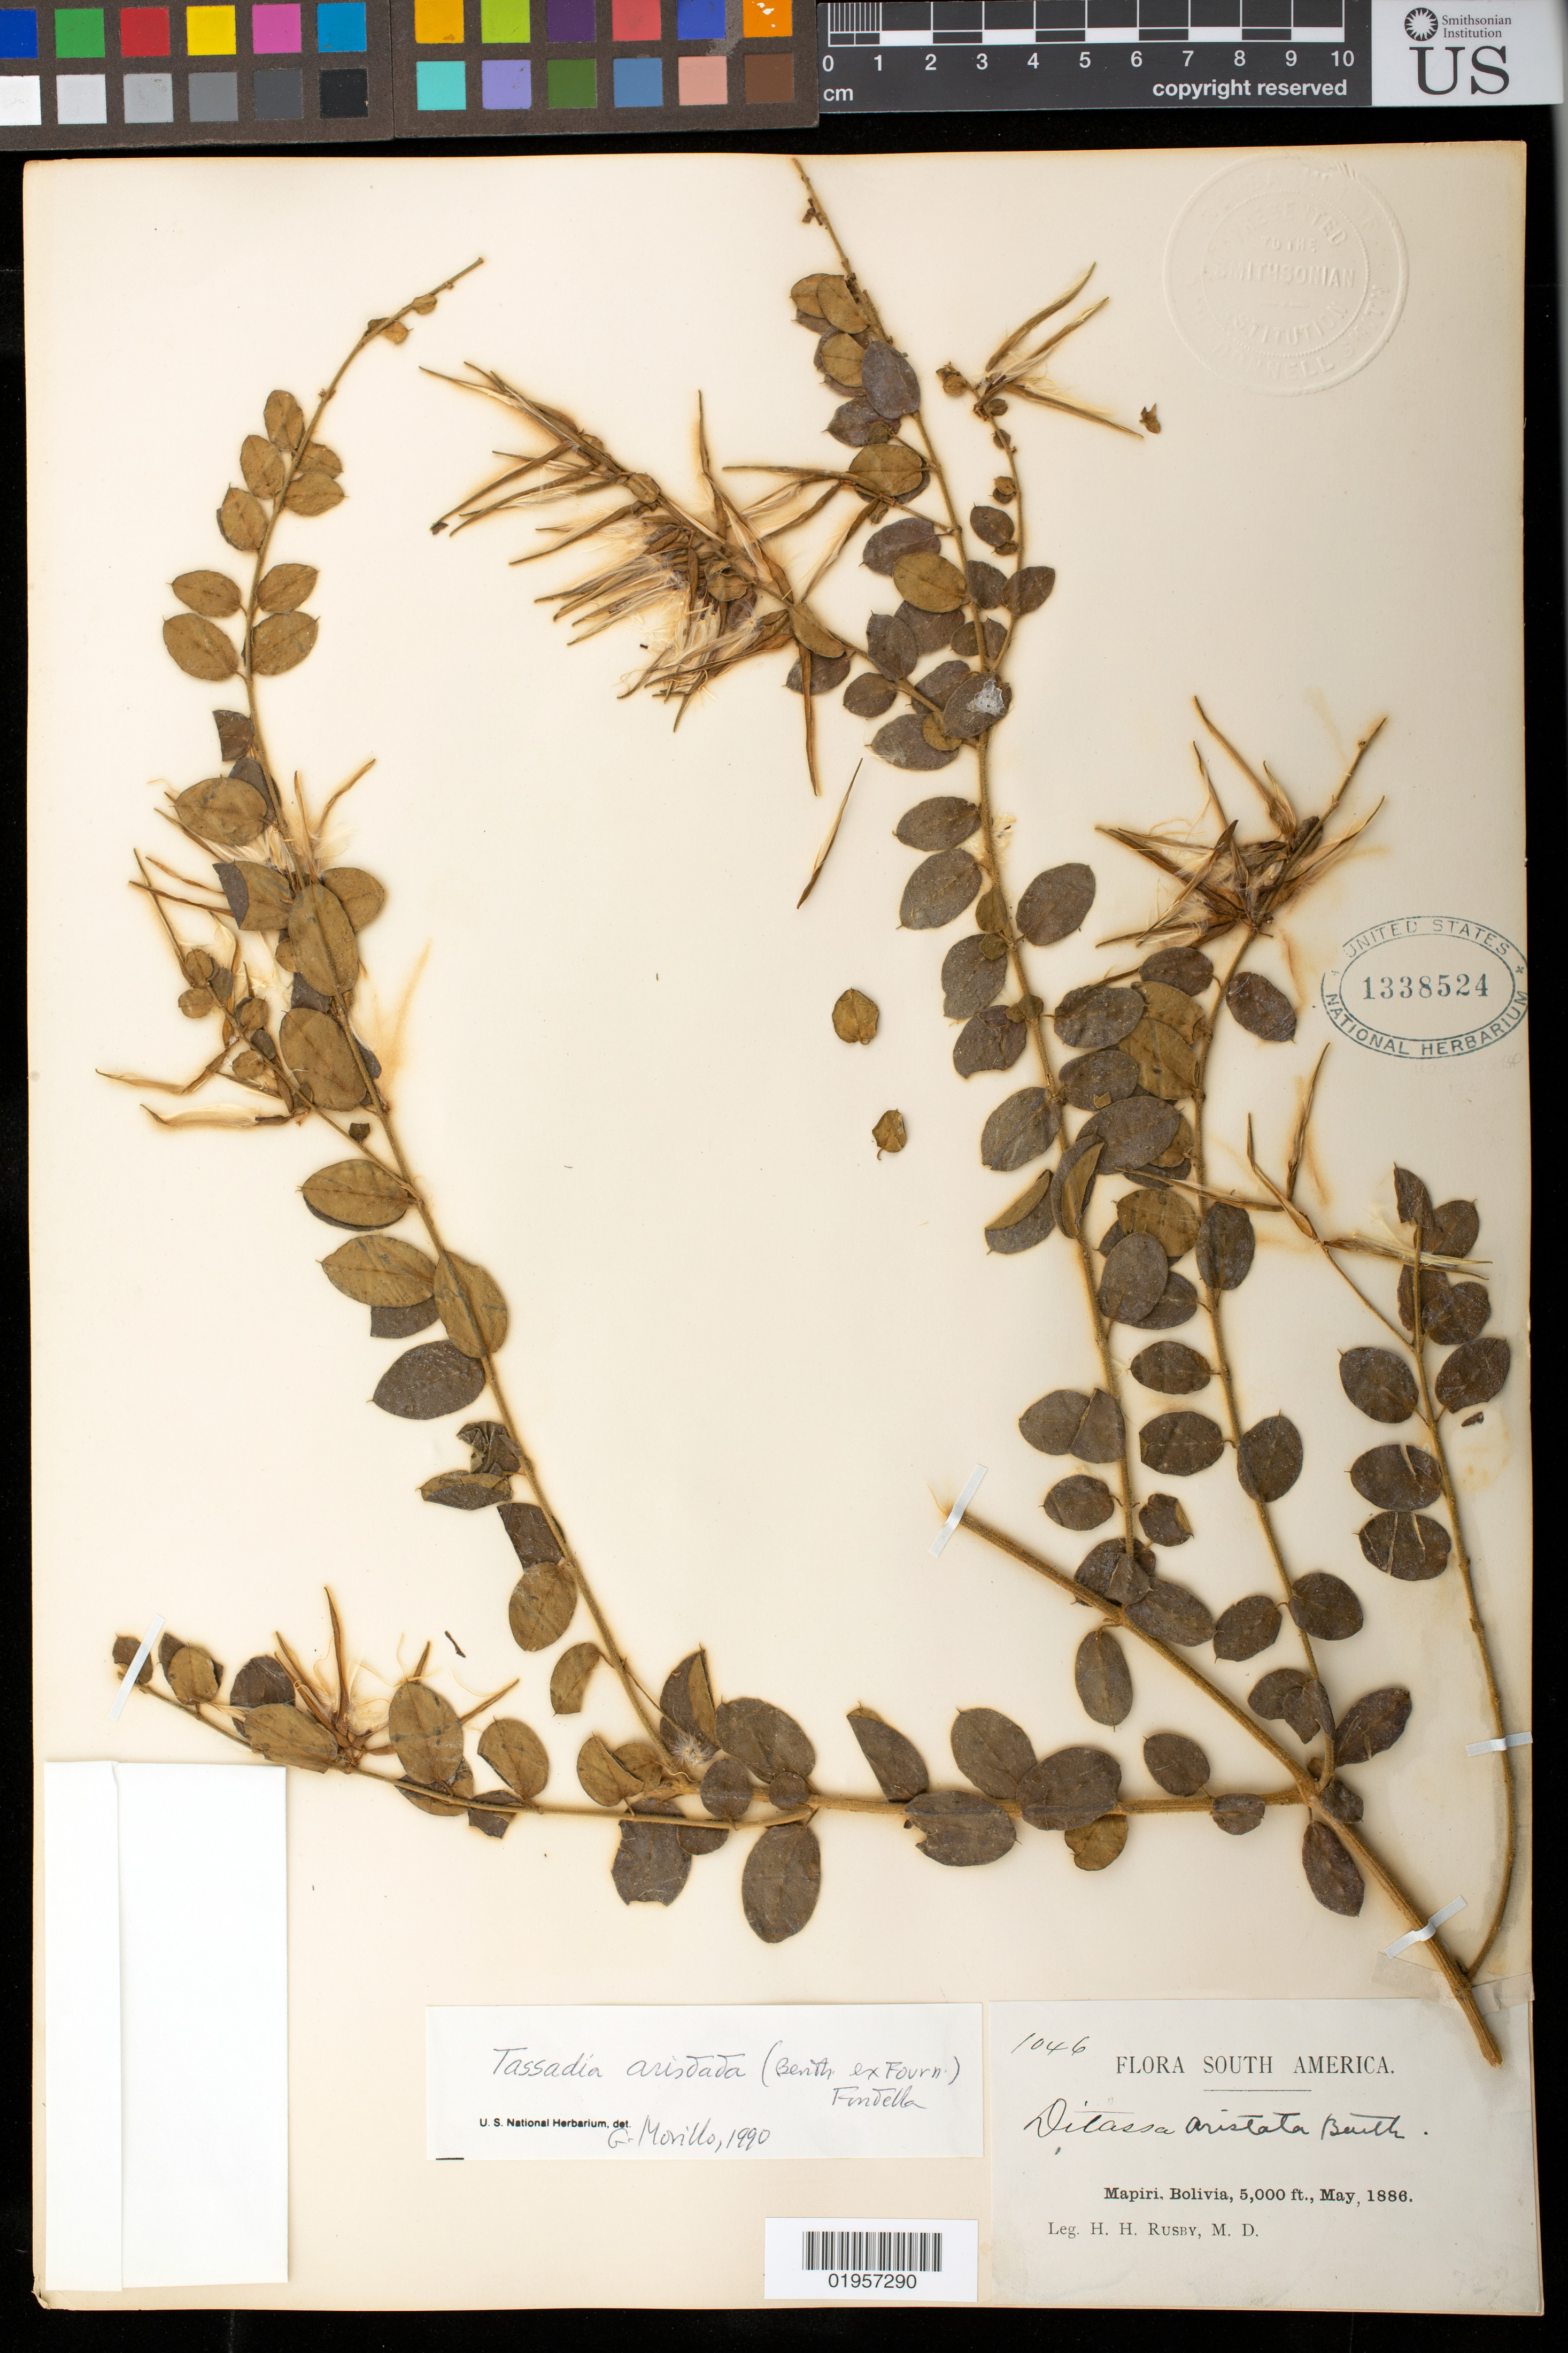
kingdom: Plantae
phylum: Tracheophyta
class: Magnoliopsida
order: Gentianales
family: Apocynaceae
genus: Tassadia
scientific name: Tassadia aristata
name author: (Benth. ex E. Fourn.) Fontella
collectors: H. H. Rusby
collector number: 1046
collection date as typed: May 1886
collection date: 1886-05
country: Bolivia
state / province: La Páz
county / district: Larecaja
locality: Mapiri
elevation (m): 1524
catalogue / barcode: US 1338524